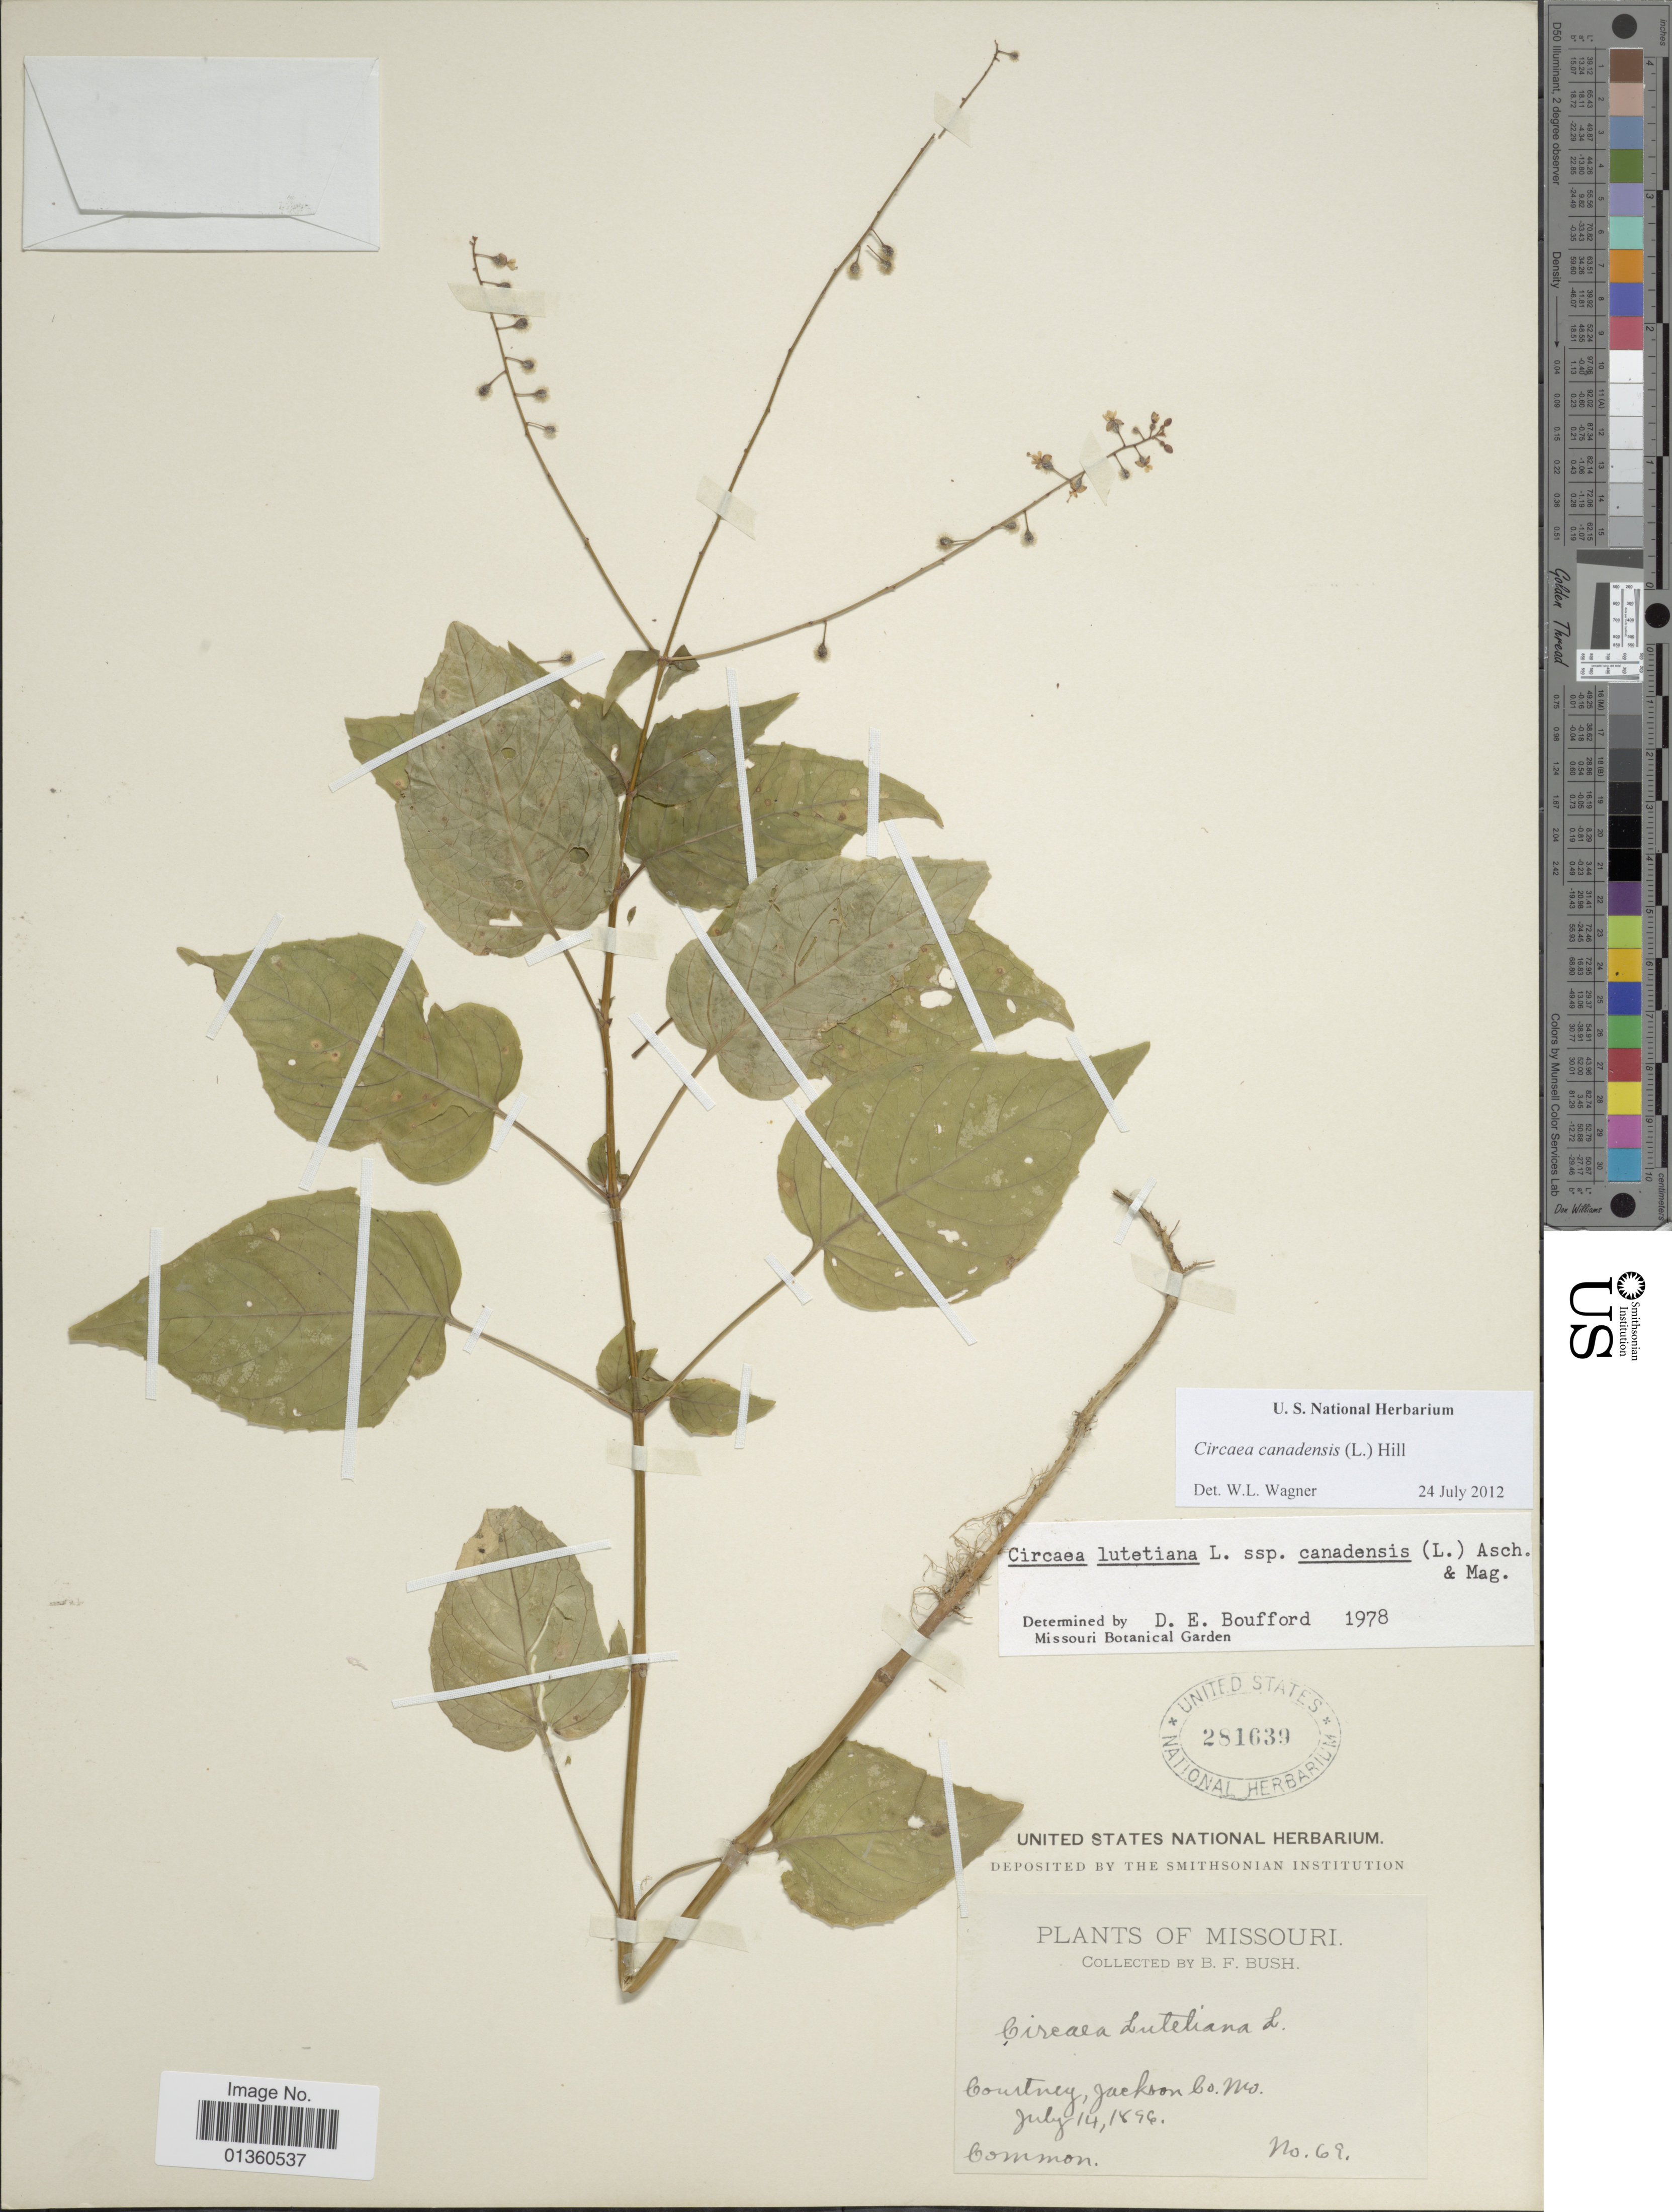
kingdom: Plantae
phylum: Tracheophyta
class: Magnoliopsida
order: Myrtales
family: Onagraceae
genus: Circaea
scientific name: Circaea canadensis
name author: (L.) Hill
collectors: B. F. Bush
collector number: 69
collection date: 1896-07-14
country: United States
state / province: Missouri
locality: Courtney, Jackson Co.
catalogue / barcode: US 281639